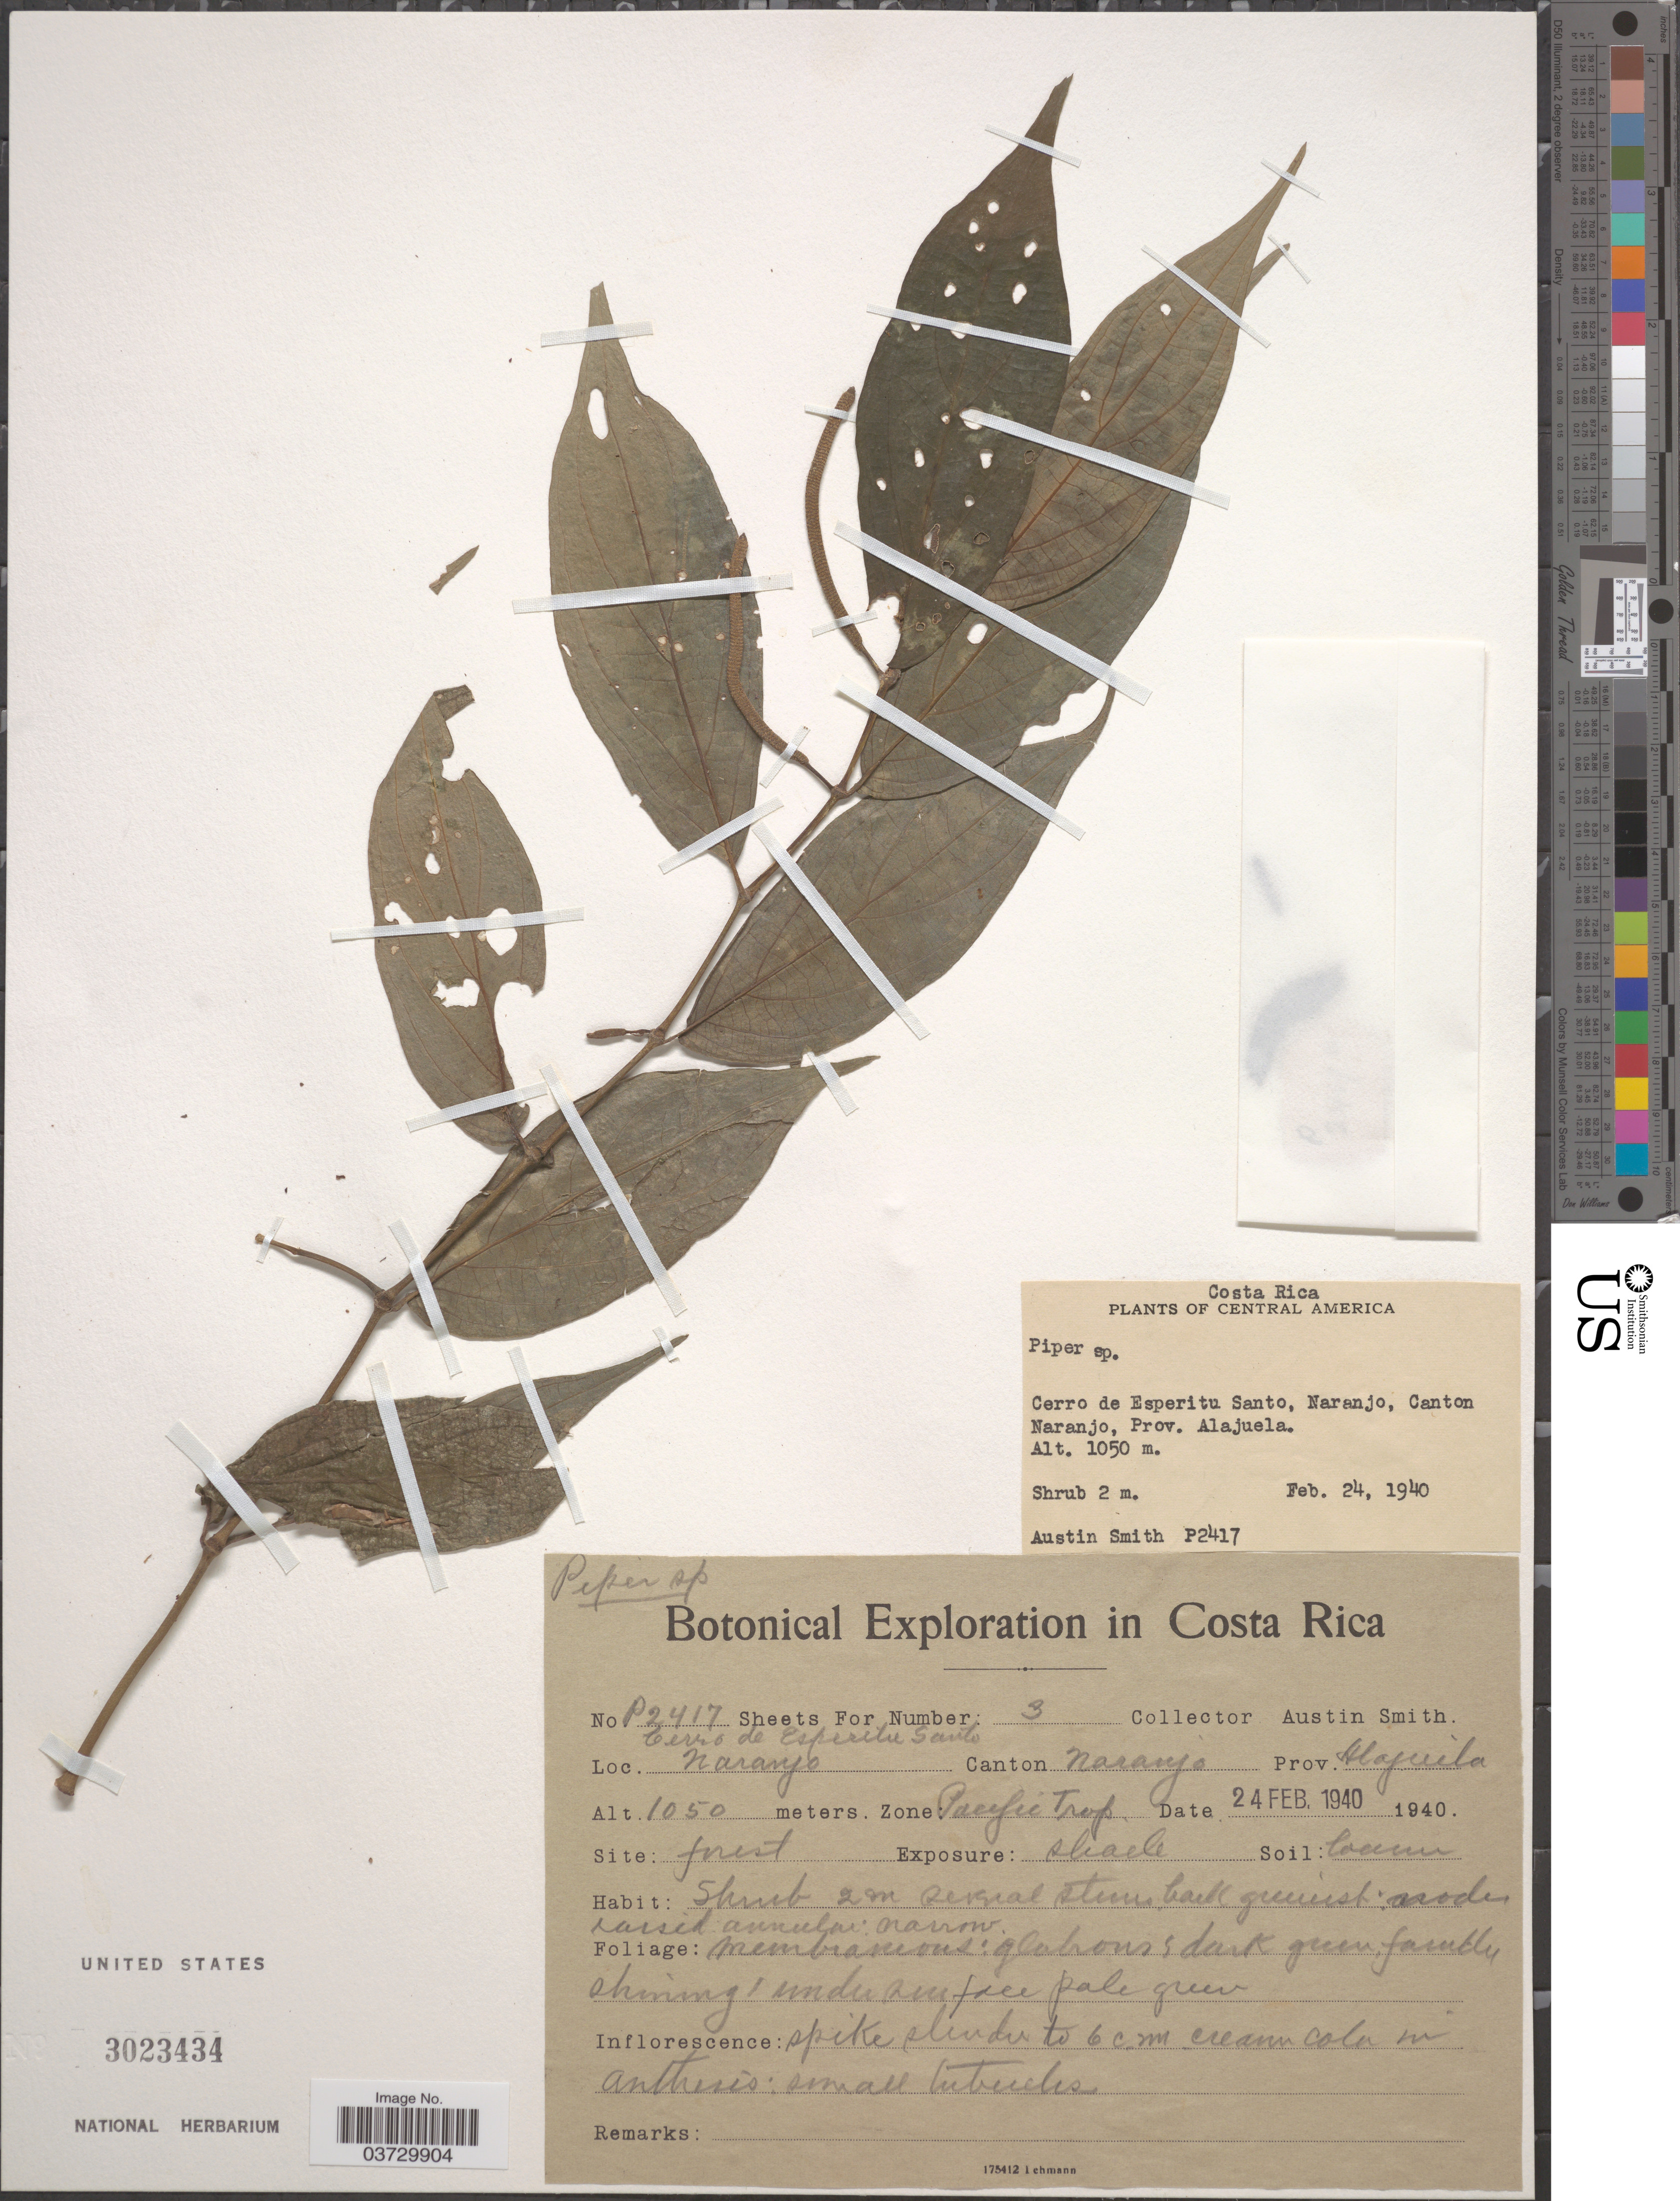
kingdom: Plantae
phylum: Tracheophyta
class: Magnoliopsida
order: Piperales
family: Piperaceae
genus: Piper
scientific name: Piper sp.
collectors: Aust P. Smith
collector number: P2417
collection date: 1940-02-24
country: Costa Rica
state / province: Alajuela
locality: Cerro de Esperitu Santo, Naranjo, Canton Naranjo. Zone Pacific Trop.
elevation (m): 1050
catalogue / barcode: US 3023434